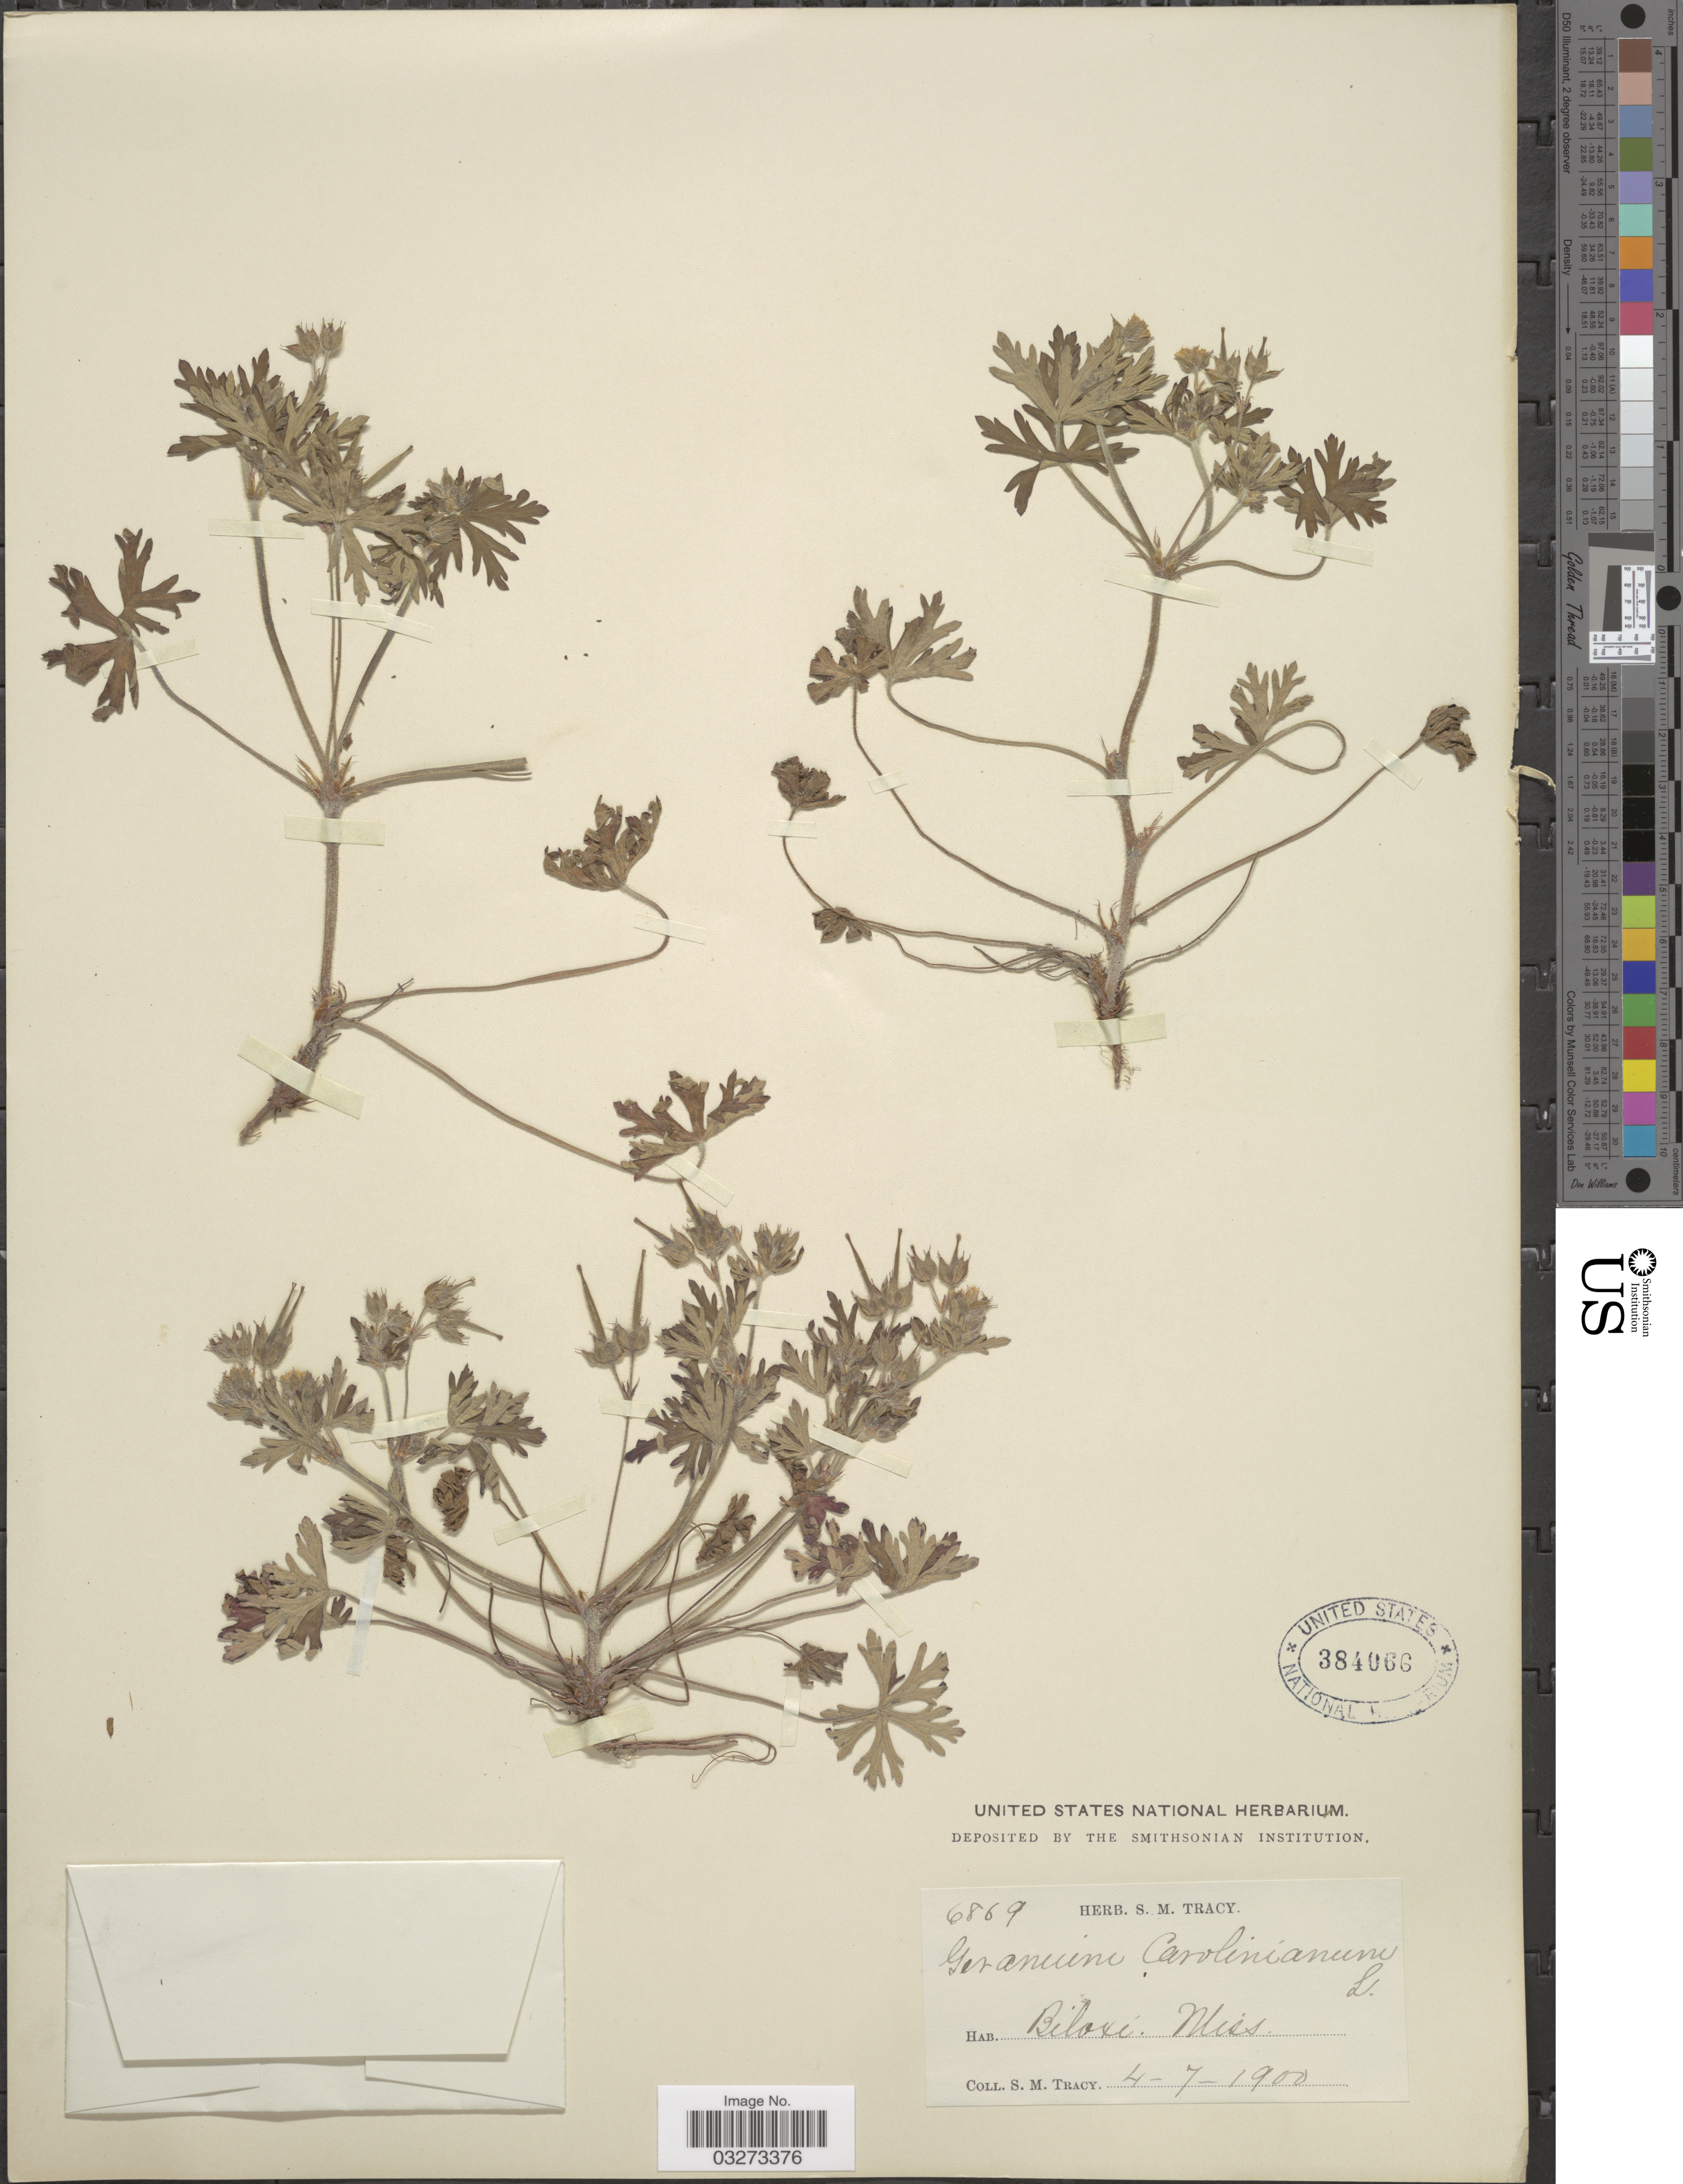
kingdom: Plantae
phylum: Tracheophyta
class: Magnoliopsida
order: Geraniales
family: Geraniaceae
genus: Geranium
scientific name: Geranium carolinianum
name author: L.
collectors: S. M. Tracy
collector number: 6869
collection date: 1900-04-07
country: United States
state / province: Mississippi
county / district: Harrison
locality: Biloxi.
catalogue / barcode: US 384066